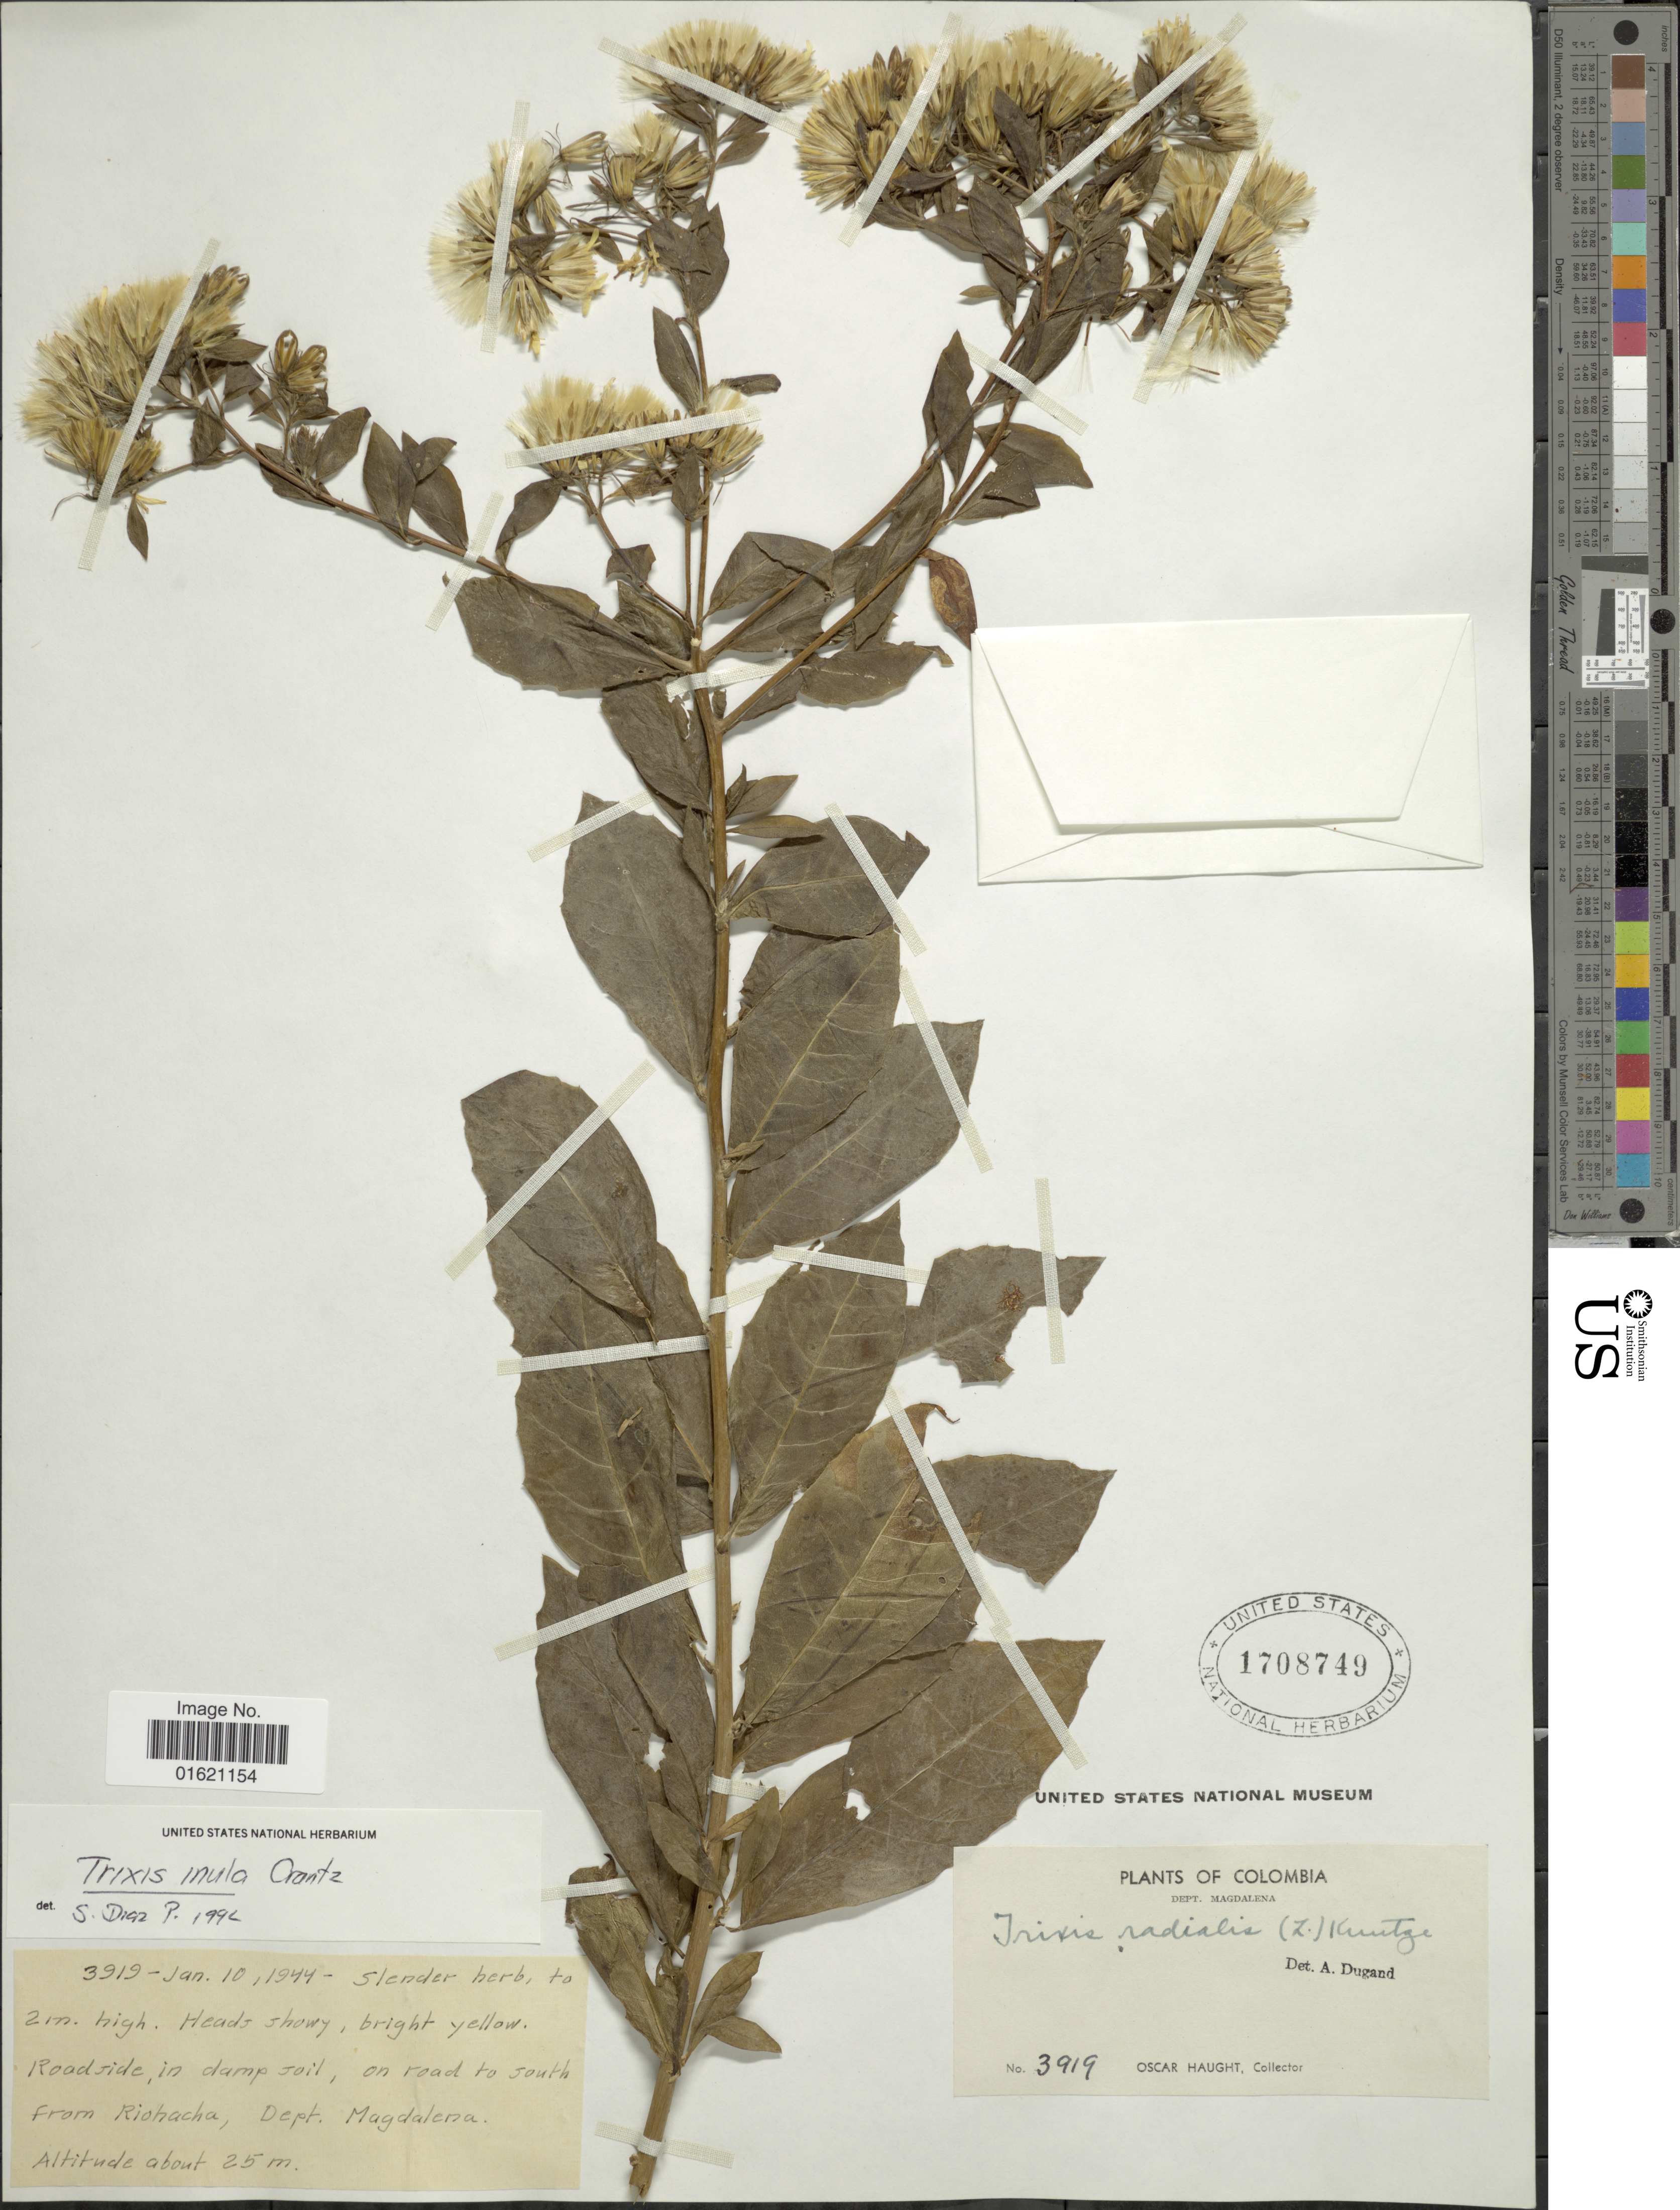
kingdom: Plantae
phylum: Tracheophyta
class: Magnoliopsida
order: Asterales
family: Asteraceae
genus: Trixis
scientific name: Trixis inula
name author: Crantz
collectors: O. L. Haught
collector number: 3919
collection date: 1944-01-10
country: Colombia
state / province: Magdalena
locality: Roadside in damp soil, on road to south from Riohacha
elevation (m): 25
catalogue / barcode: US 1708749